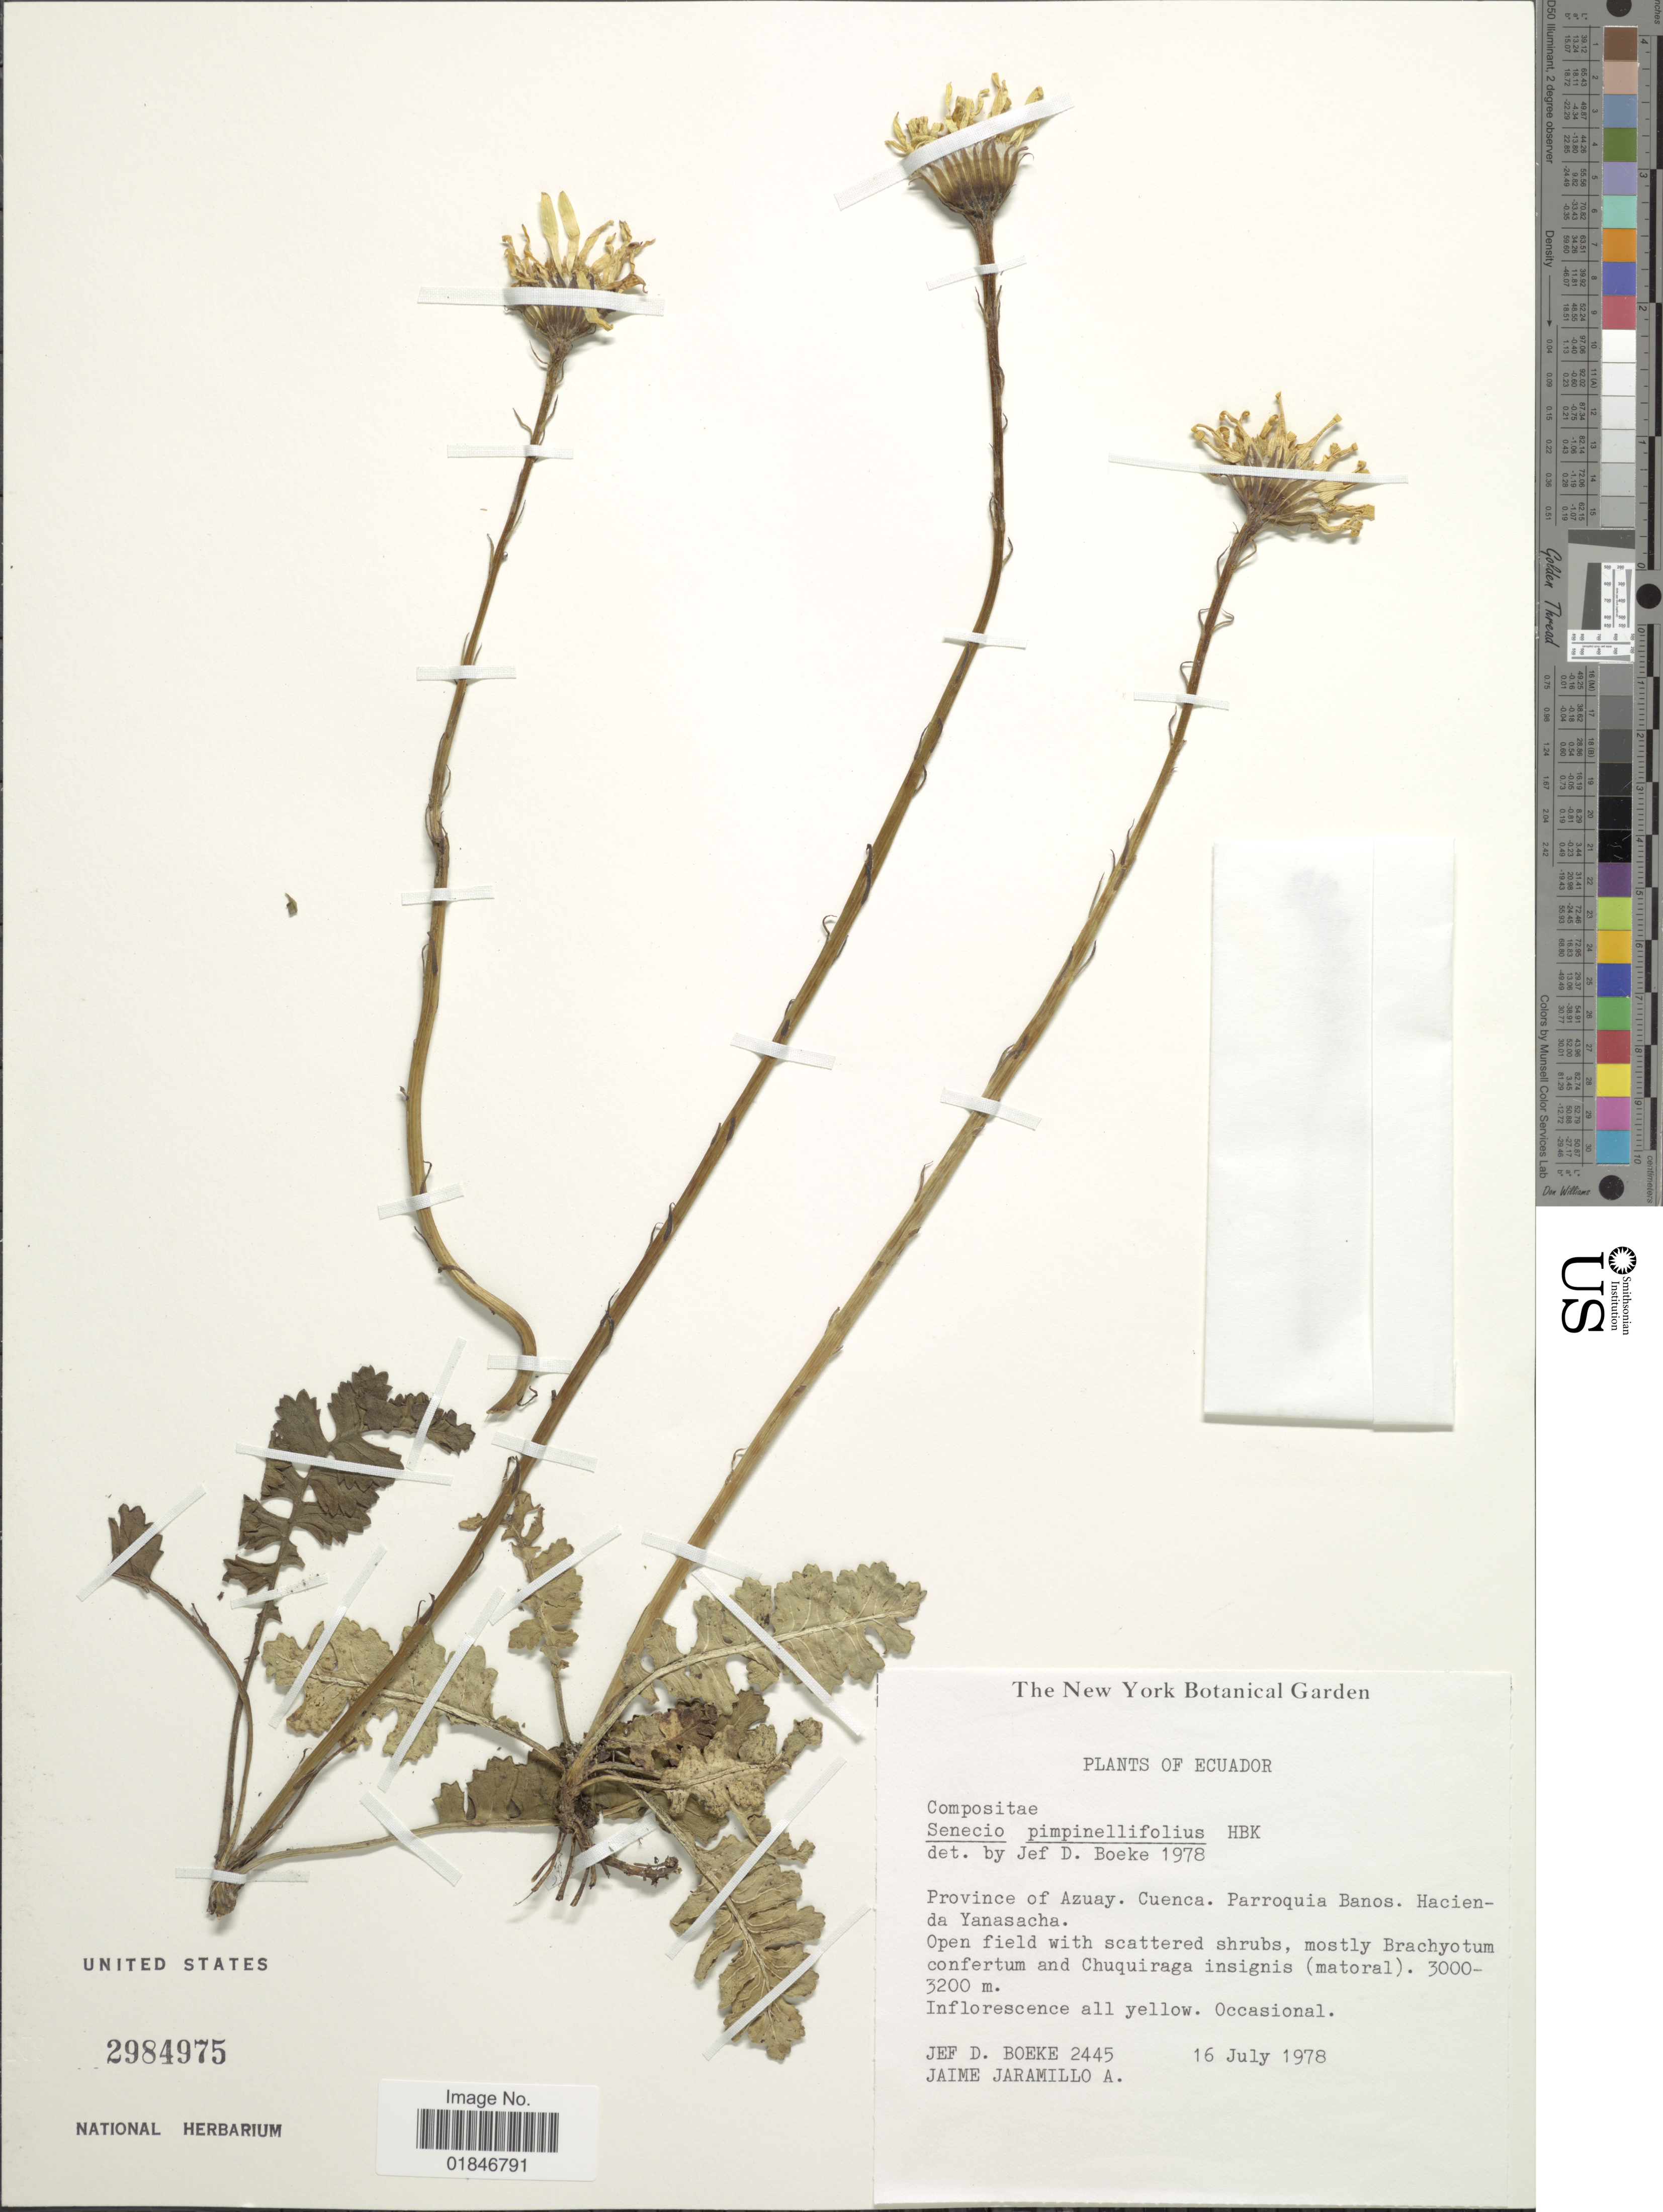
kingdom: Plantae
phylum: Tracheophyta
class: Magnoliopsida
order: Asterales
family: Asteraceae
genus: Dorobaea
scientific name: Dorobaea pimpinellifolia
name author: (Kunth) B. Nord.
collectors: J. Boeke & J. L. Jaramillo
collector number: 2445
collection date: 1978-07-16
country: Ecuador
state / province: Azuay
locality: Province of Azuay. Cuenca, Parroquia Banos, Hacienda Yanasacha.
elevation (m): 3000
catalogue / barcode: US 2984975